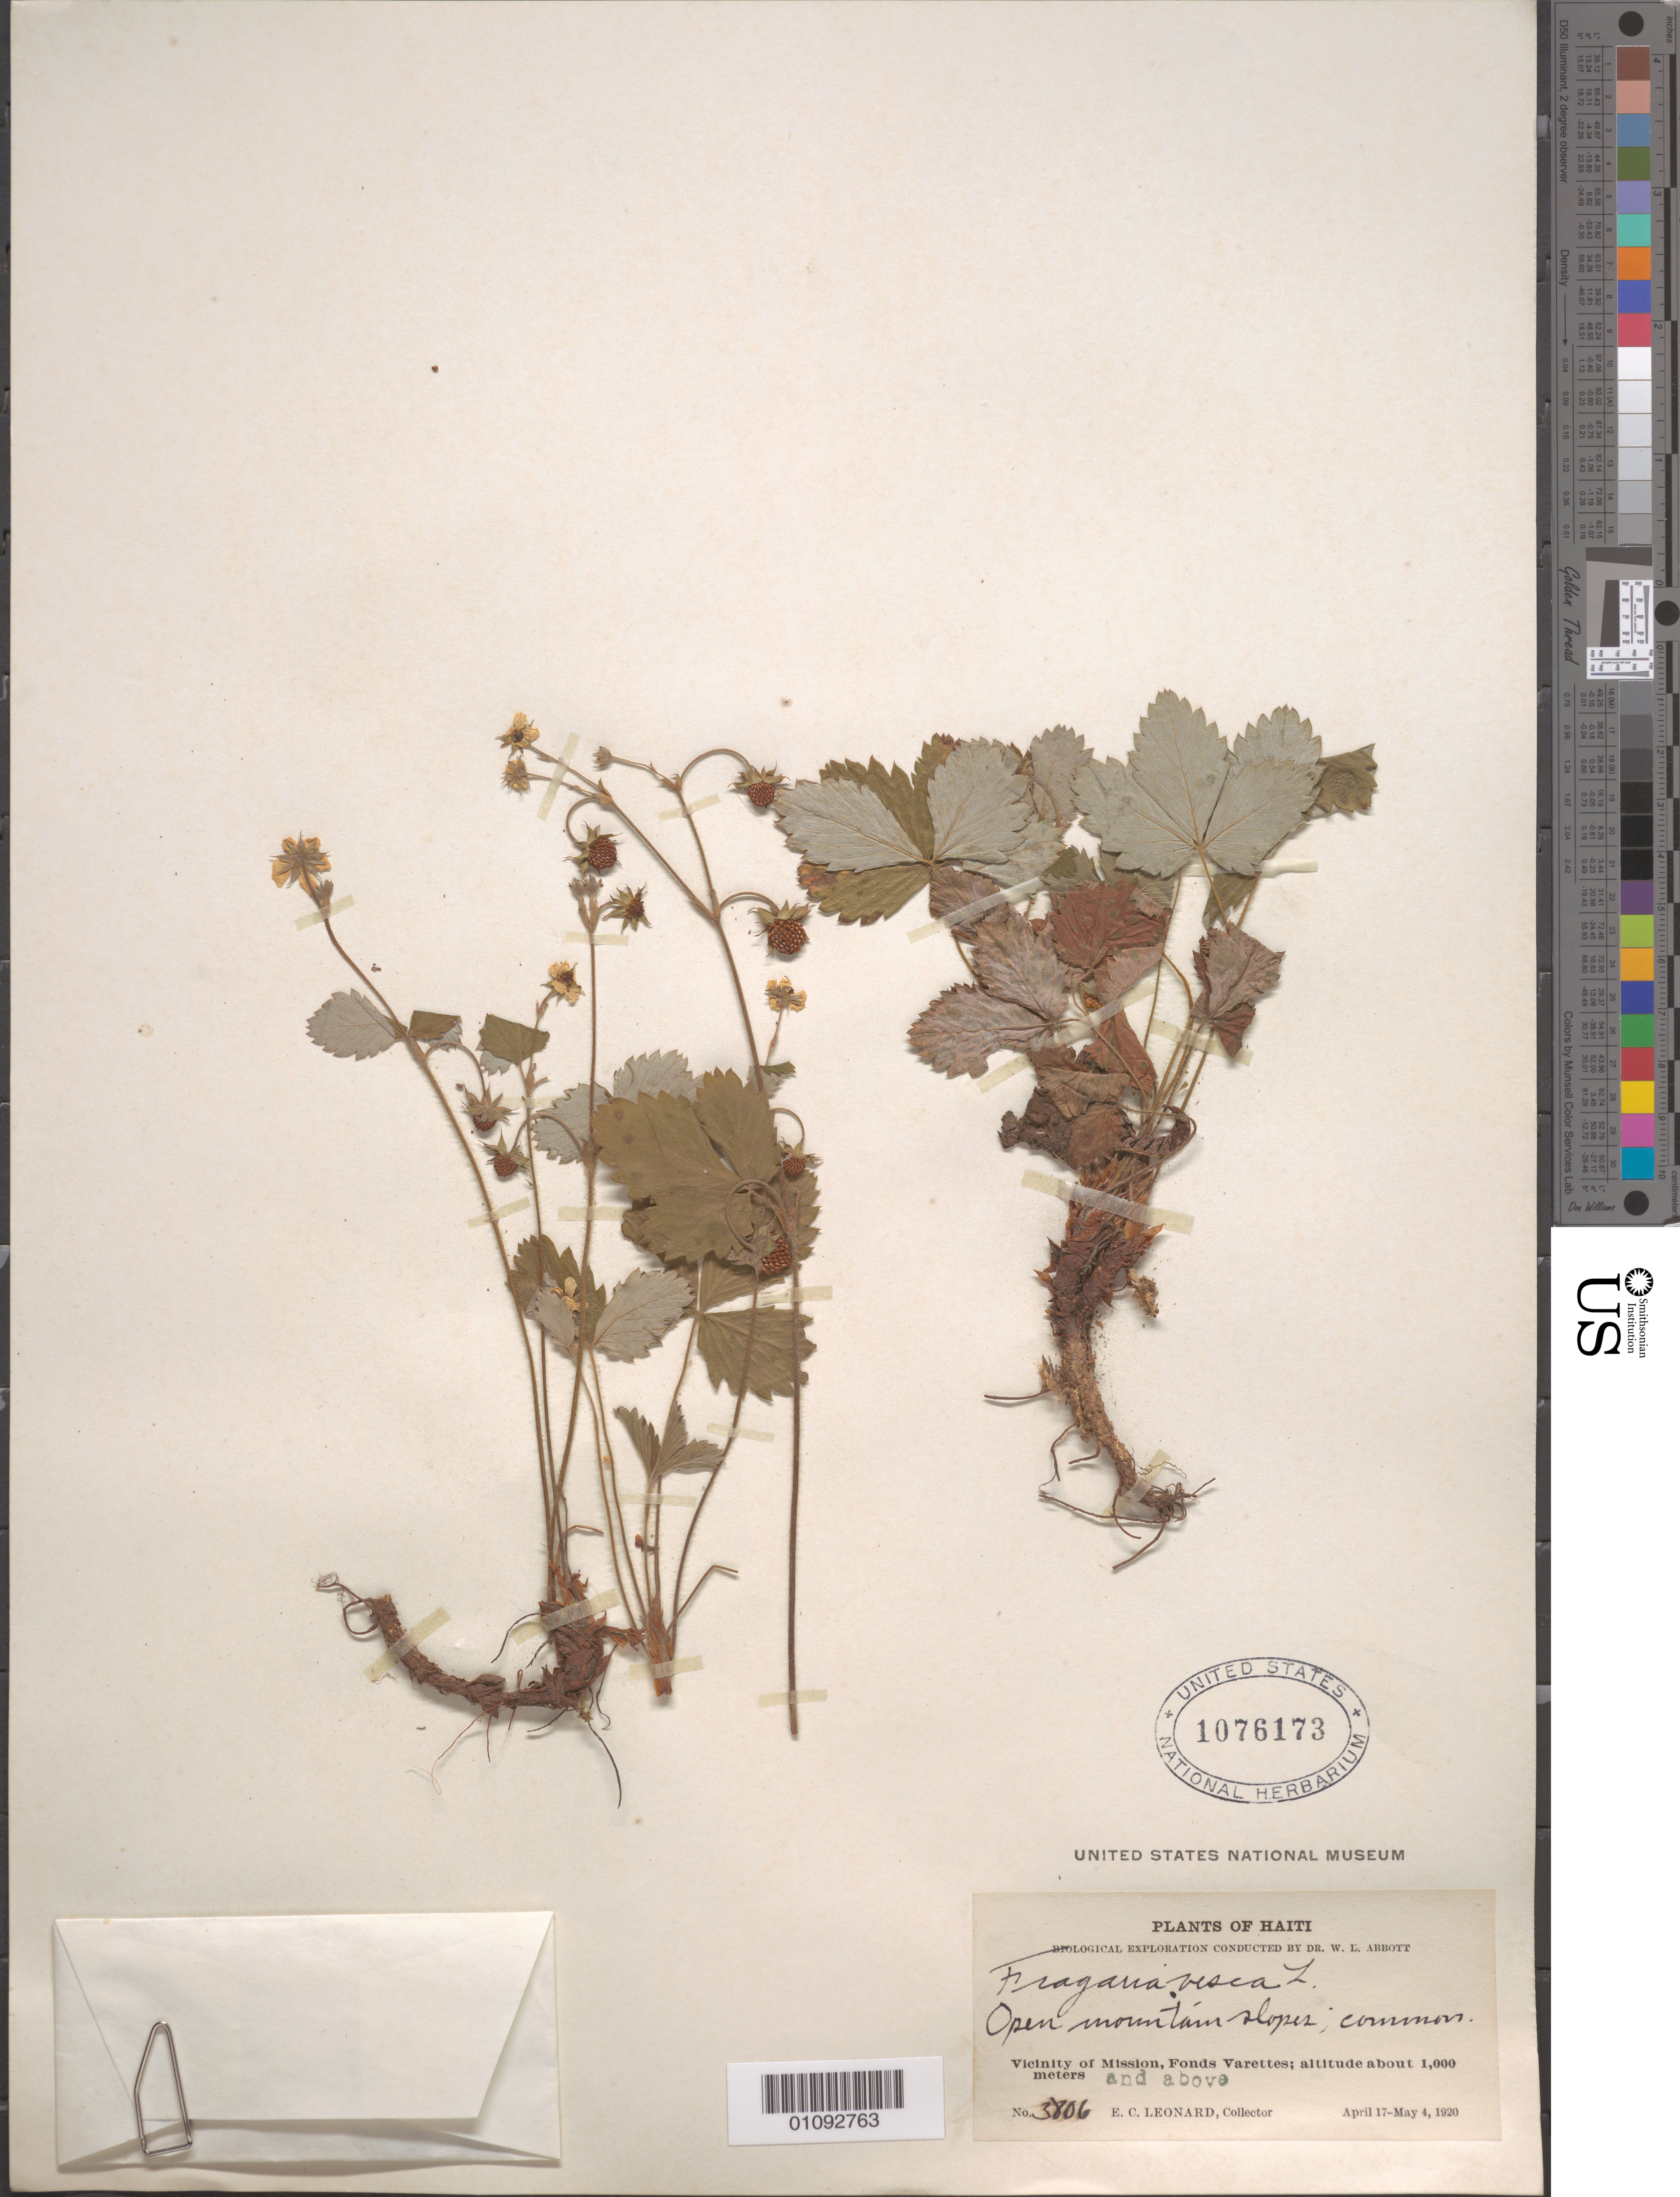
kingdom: Plantae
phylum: Tracheophyta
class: Magnoliopsida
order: Rosales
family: Rosaceae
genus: Fragaria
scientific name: Fragaria vesca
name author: L.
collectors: E. C. Leonard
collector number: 3806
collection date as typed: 17 Apr 1920 to 04 May 1920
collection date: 1920-04-17/1920-05-04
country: Haiti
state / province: Óuest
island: Hispaniola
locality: Vicinity of Mission, Fonds Varettes.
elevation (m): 1000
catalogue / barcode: US 1076173